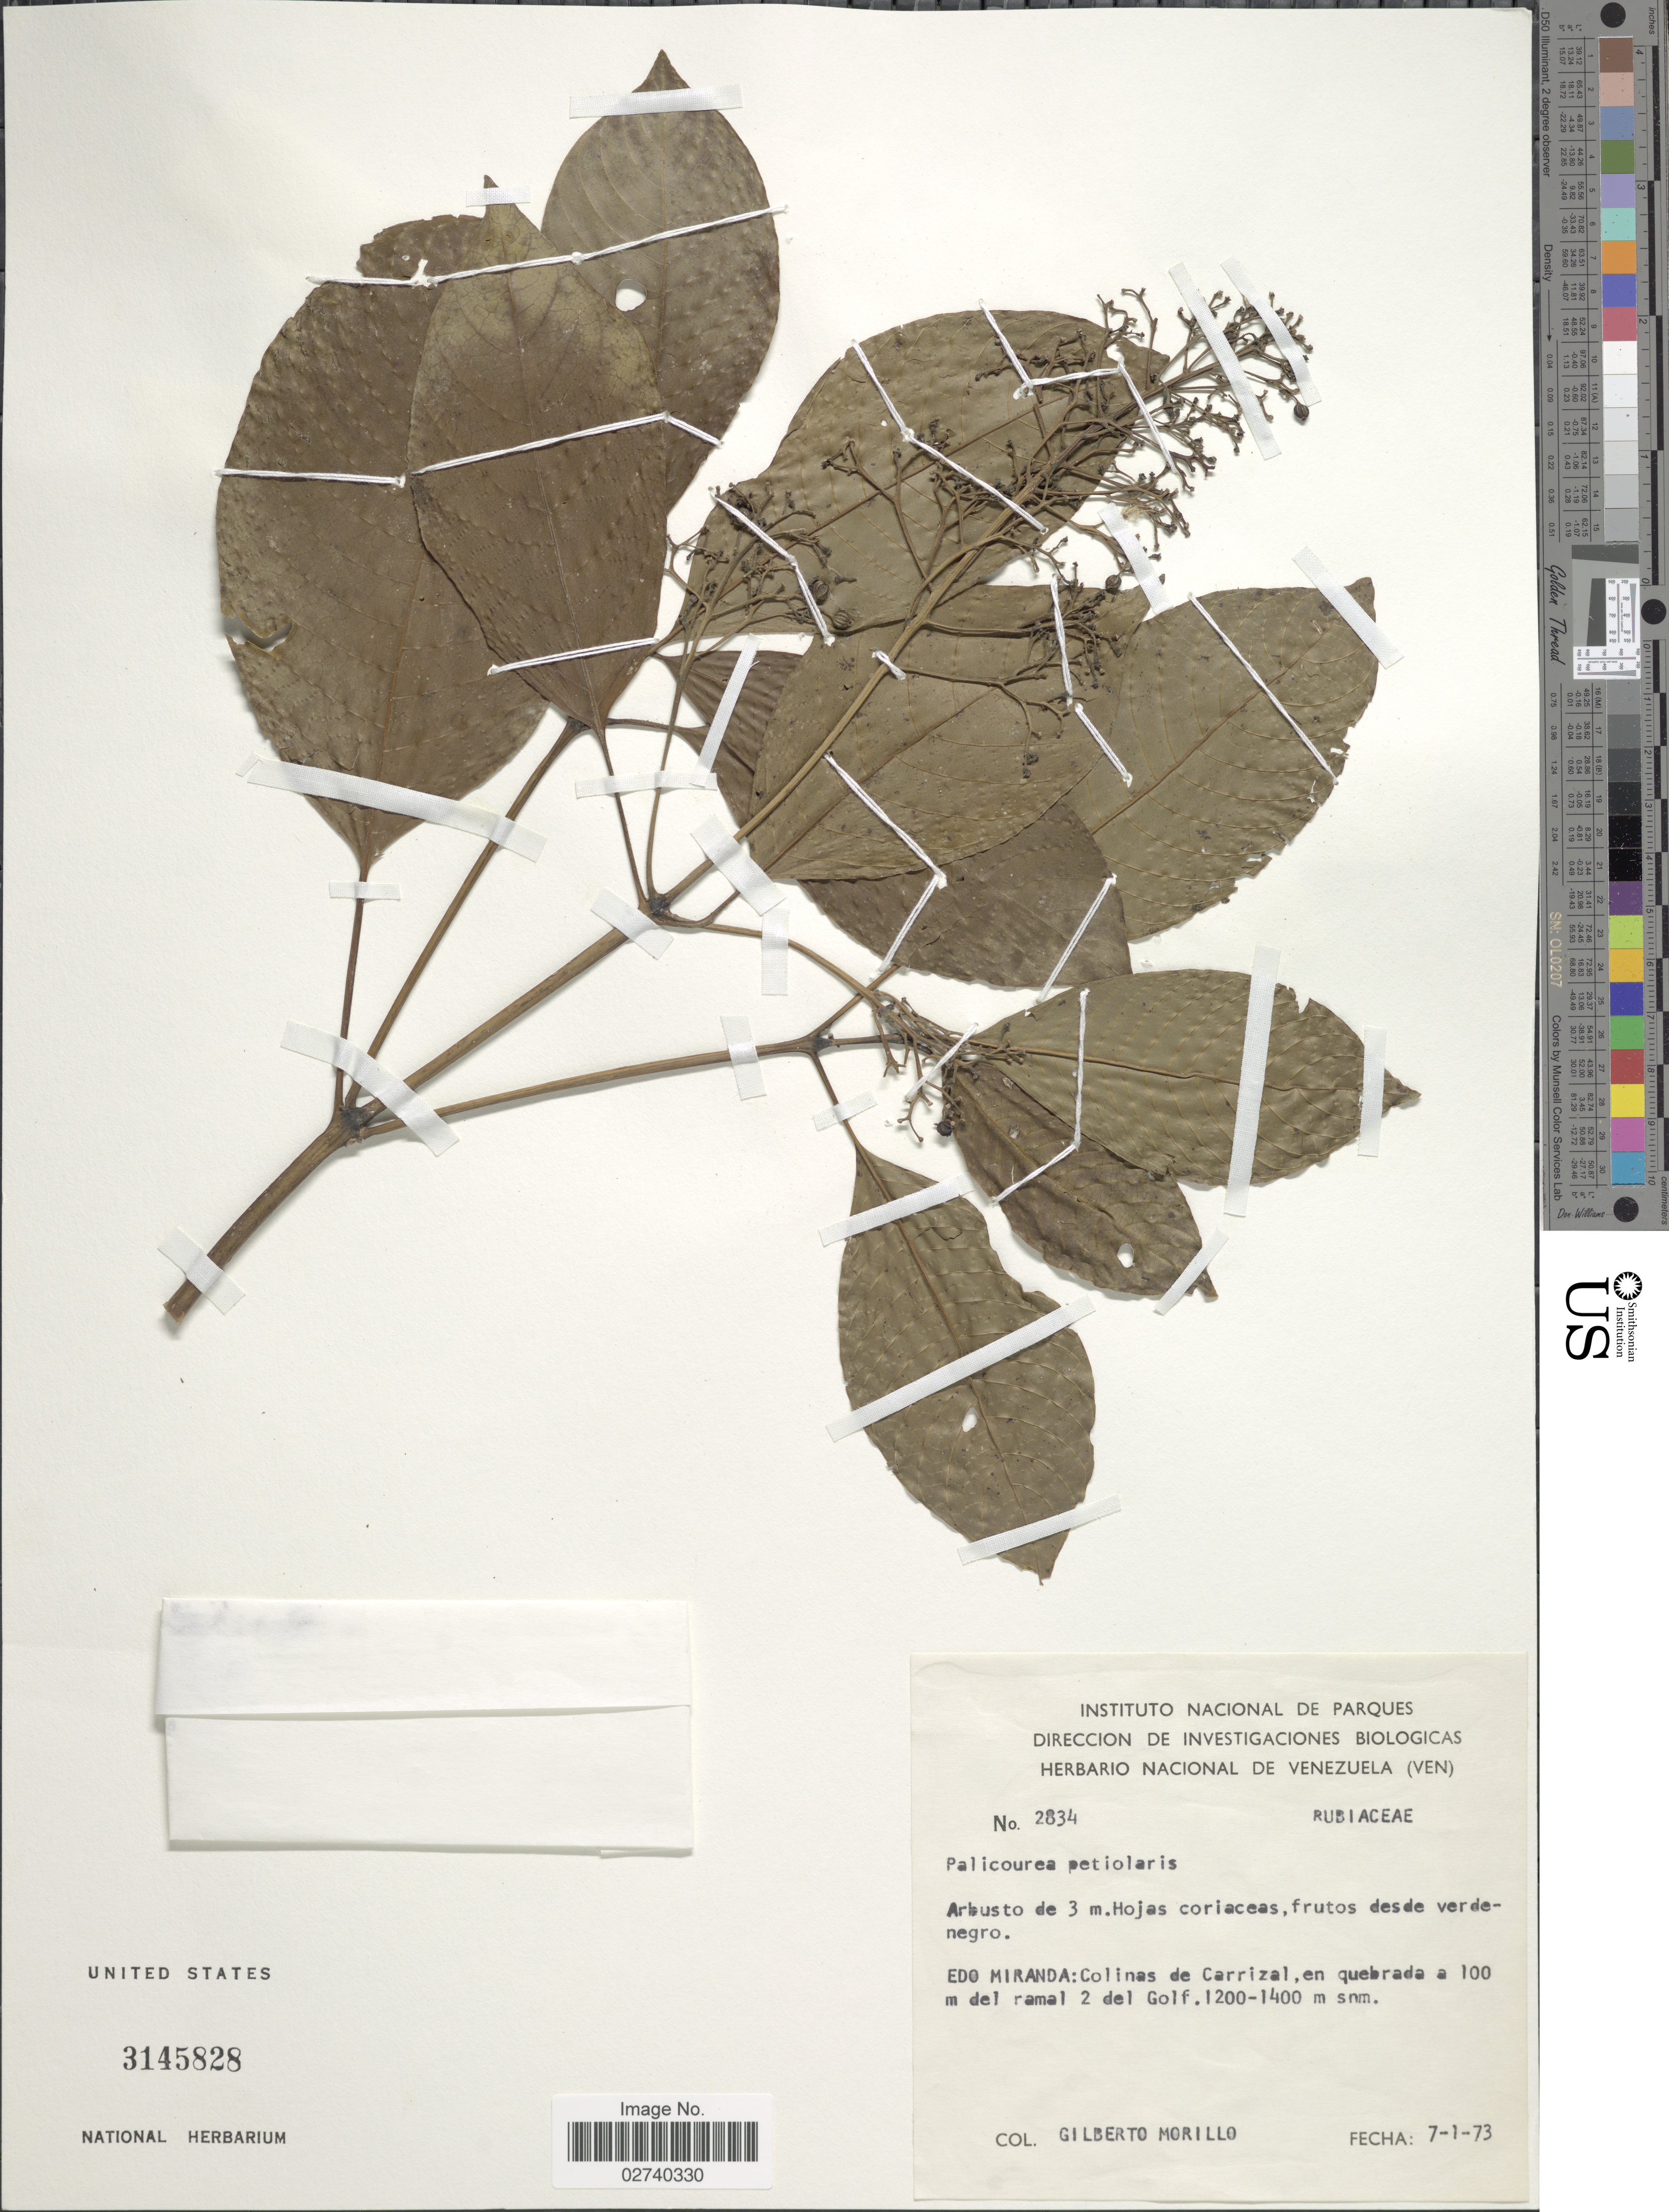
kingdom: Plantae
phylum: Tracheophyta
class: Magnoliopsida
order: Gentianales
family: Rubiaceae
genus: Palicourea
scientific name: Palicourea petiolaris Kunth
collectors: G. N. Morillo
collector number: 2834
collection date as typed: Transcribed d/m/y: 7/1/73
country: Venezuela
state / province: Miranda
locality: Colinas de Carrizal, en quebrada a 100 m del ramal a del Golf.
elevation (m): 1200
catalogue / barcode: US 3145828